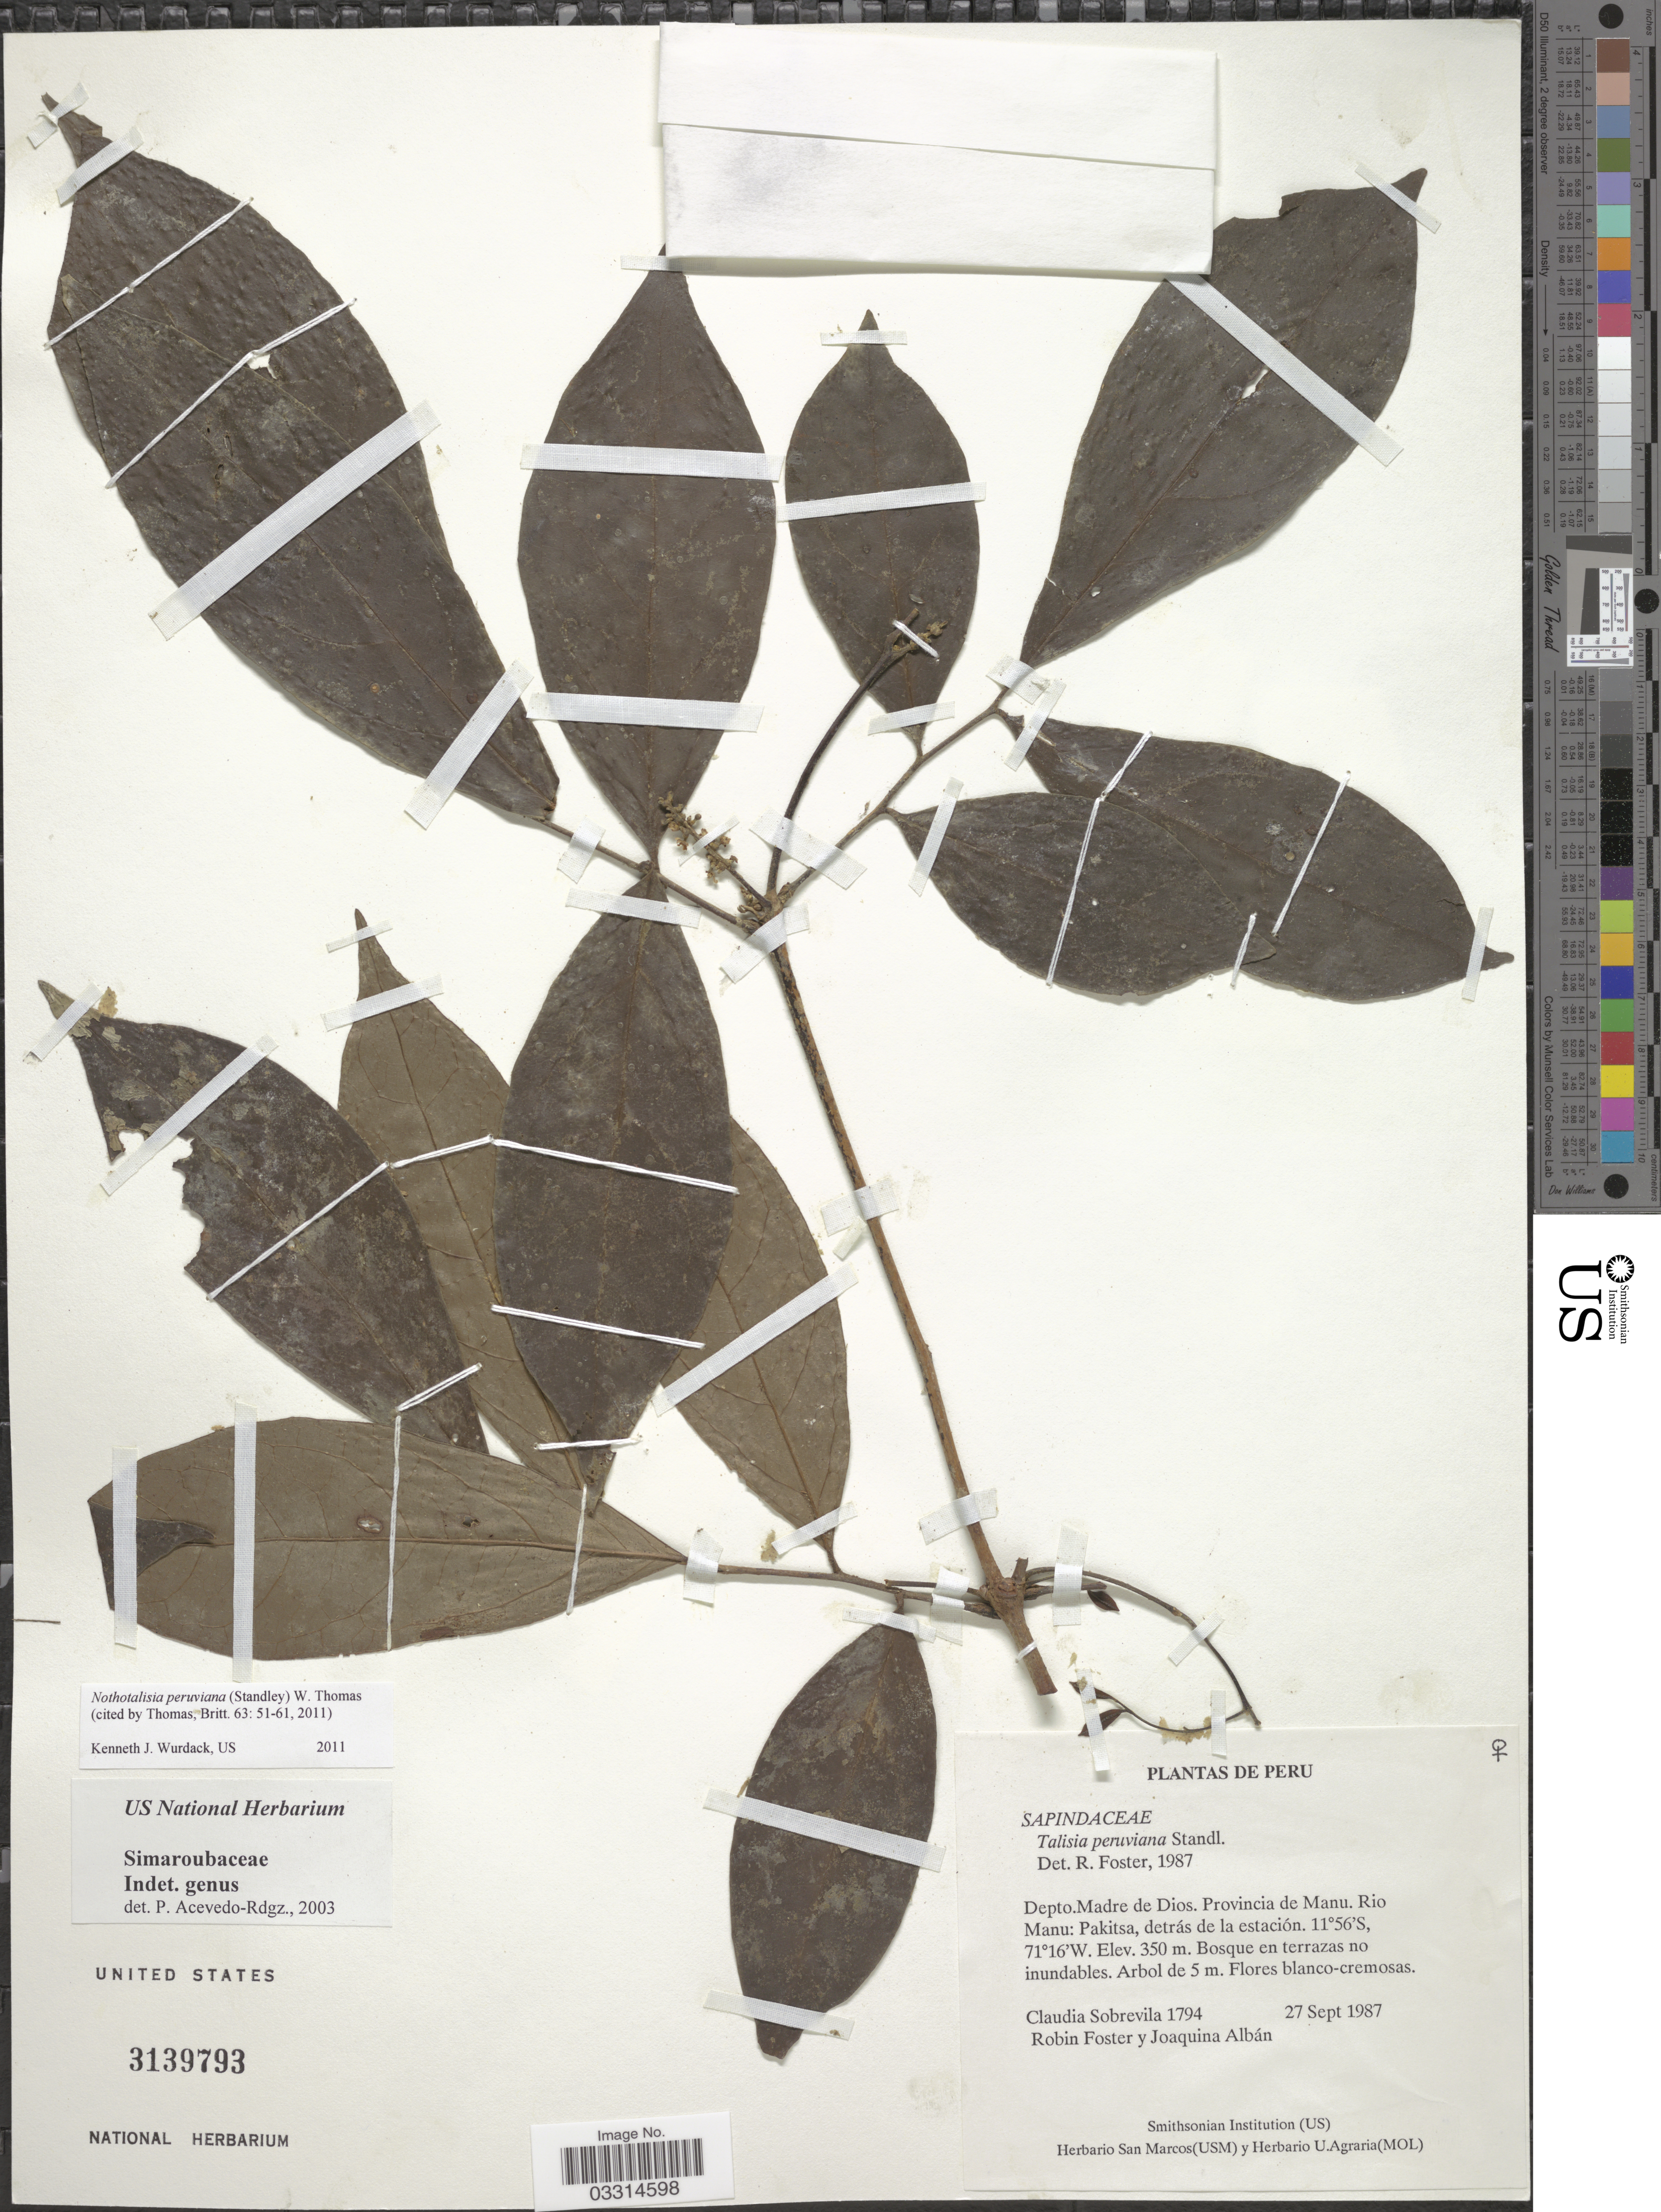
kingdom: Plantae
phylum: Tracheophyta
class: Magnoliopsida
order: Picramniales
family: Picramniaceae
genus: Nothotalisia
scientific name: Nothotalisia peruviana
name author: (Standl.) W.W. Thomas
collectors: C. Sobrevila, R. B. Foster & J. Alban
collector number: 1794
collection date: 1987-09-27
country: Peru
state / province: Madre de Dios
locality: Dept. Madre de Dios. Provincia de Manu. Rio Manu: Pakista, detrás de la estación.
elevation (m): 350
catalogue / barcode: US 3139793